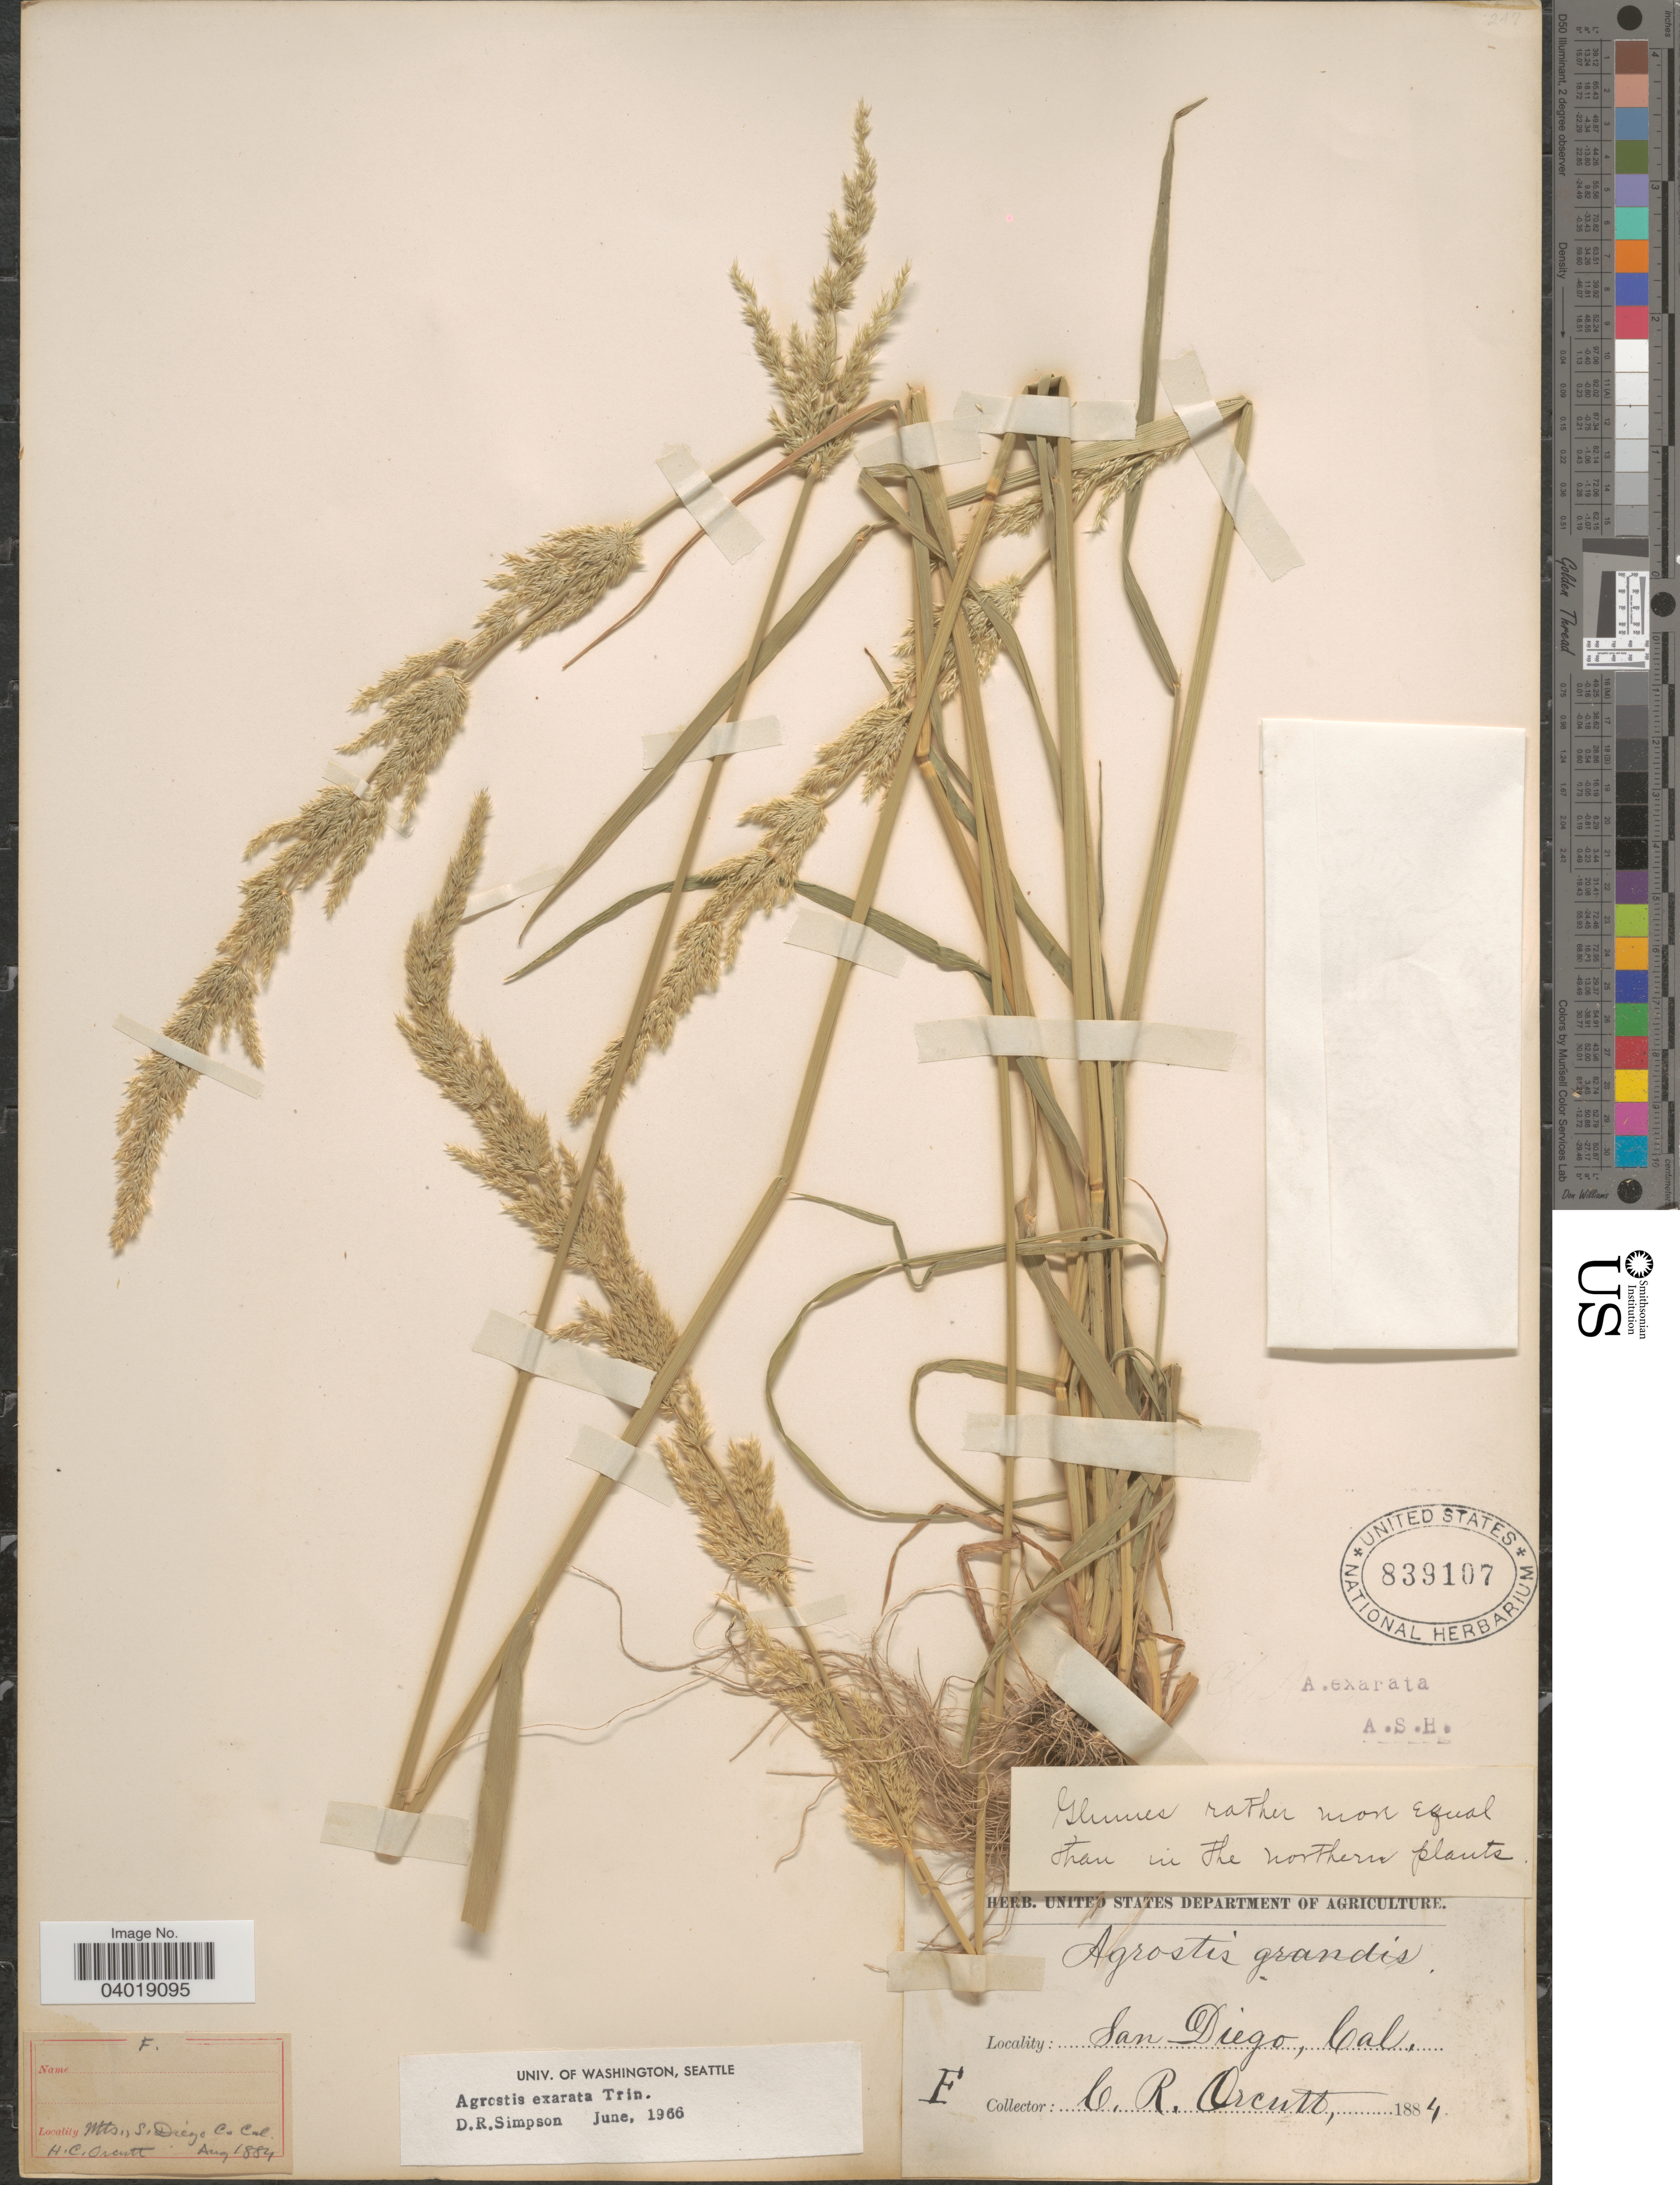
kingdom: Plantae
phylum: Tracheophyta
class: Liliopsida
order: Poales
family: Poaceae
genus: Agrostis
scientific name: Agrostis exarata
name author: Trin.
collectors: C. R. Orcutt & H. C. Orcutt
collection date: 1884-08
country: United States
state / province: California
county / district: San Diego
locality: Mts., S. Diego Co. San Diego.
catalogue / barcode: US 839107